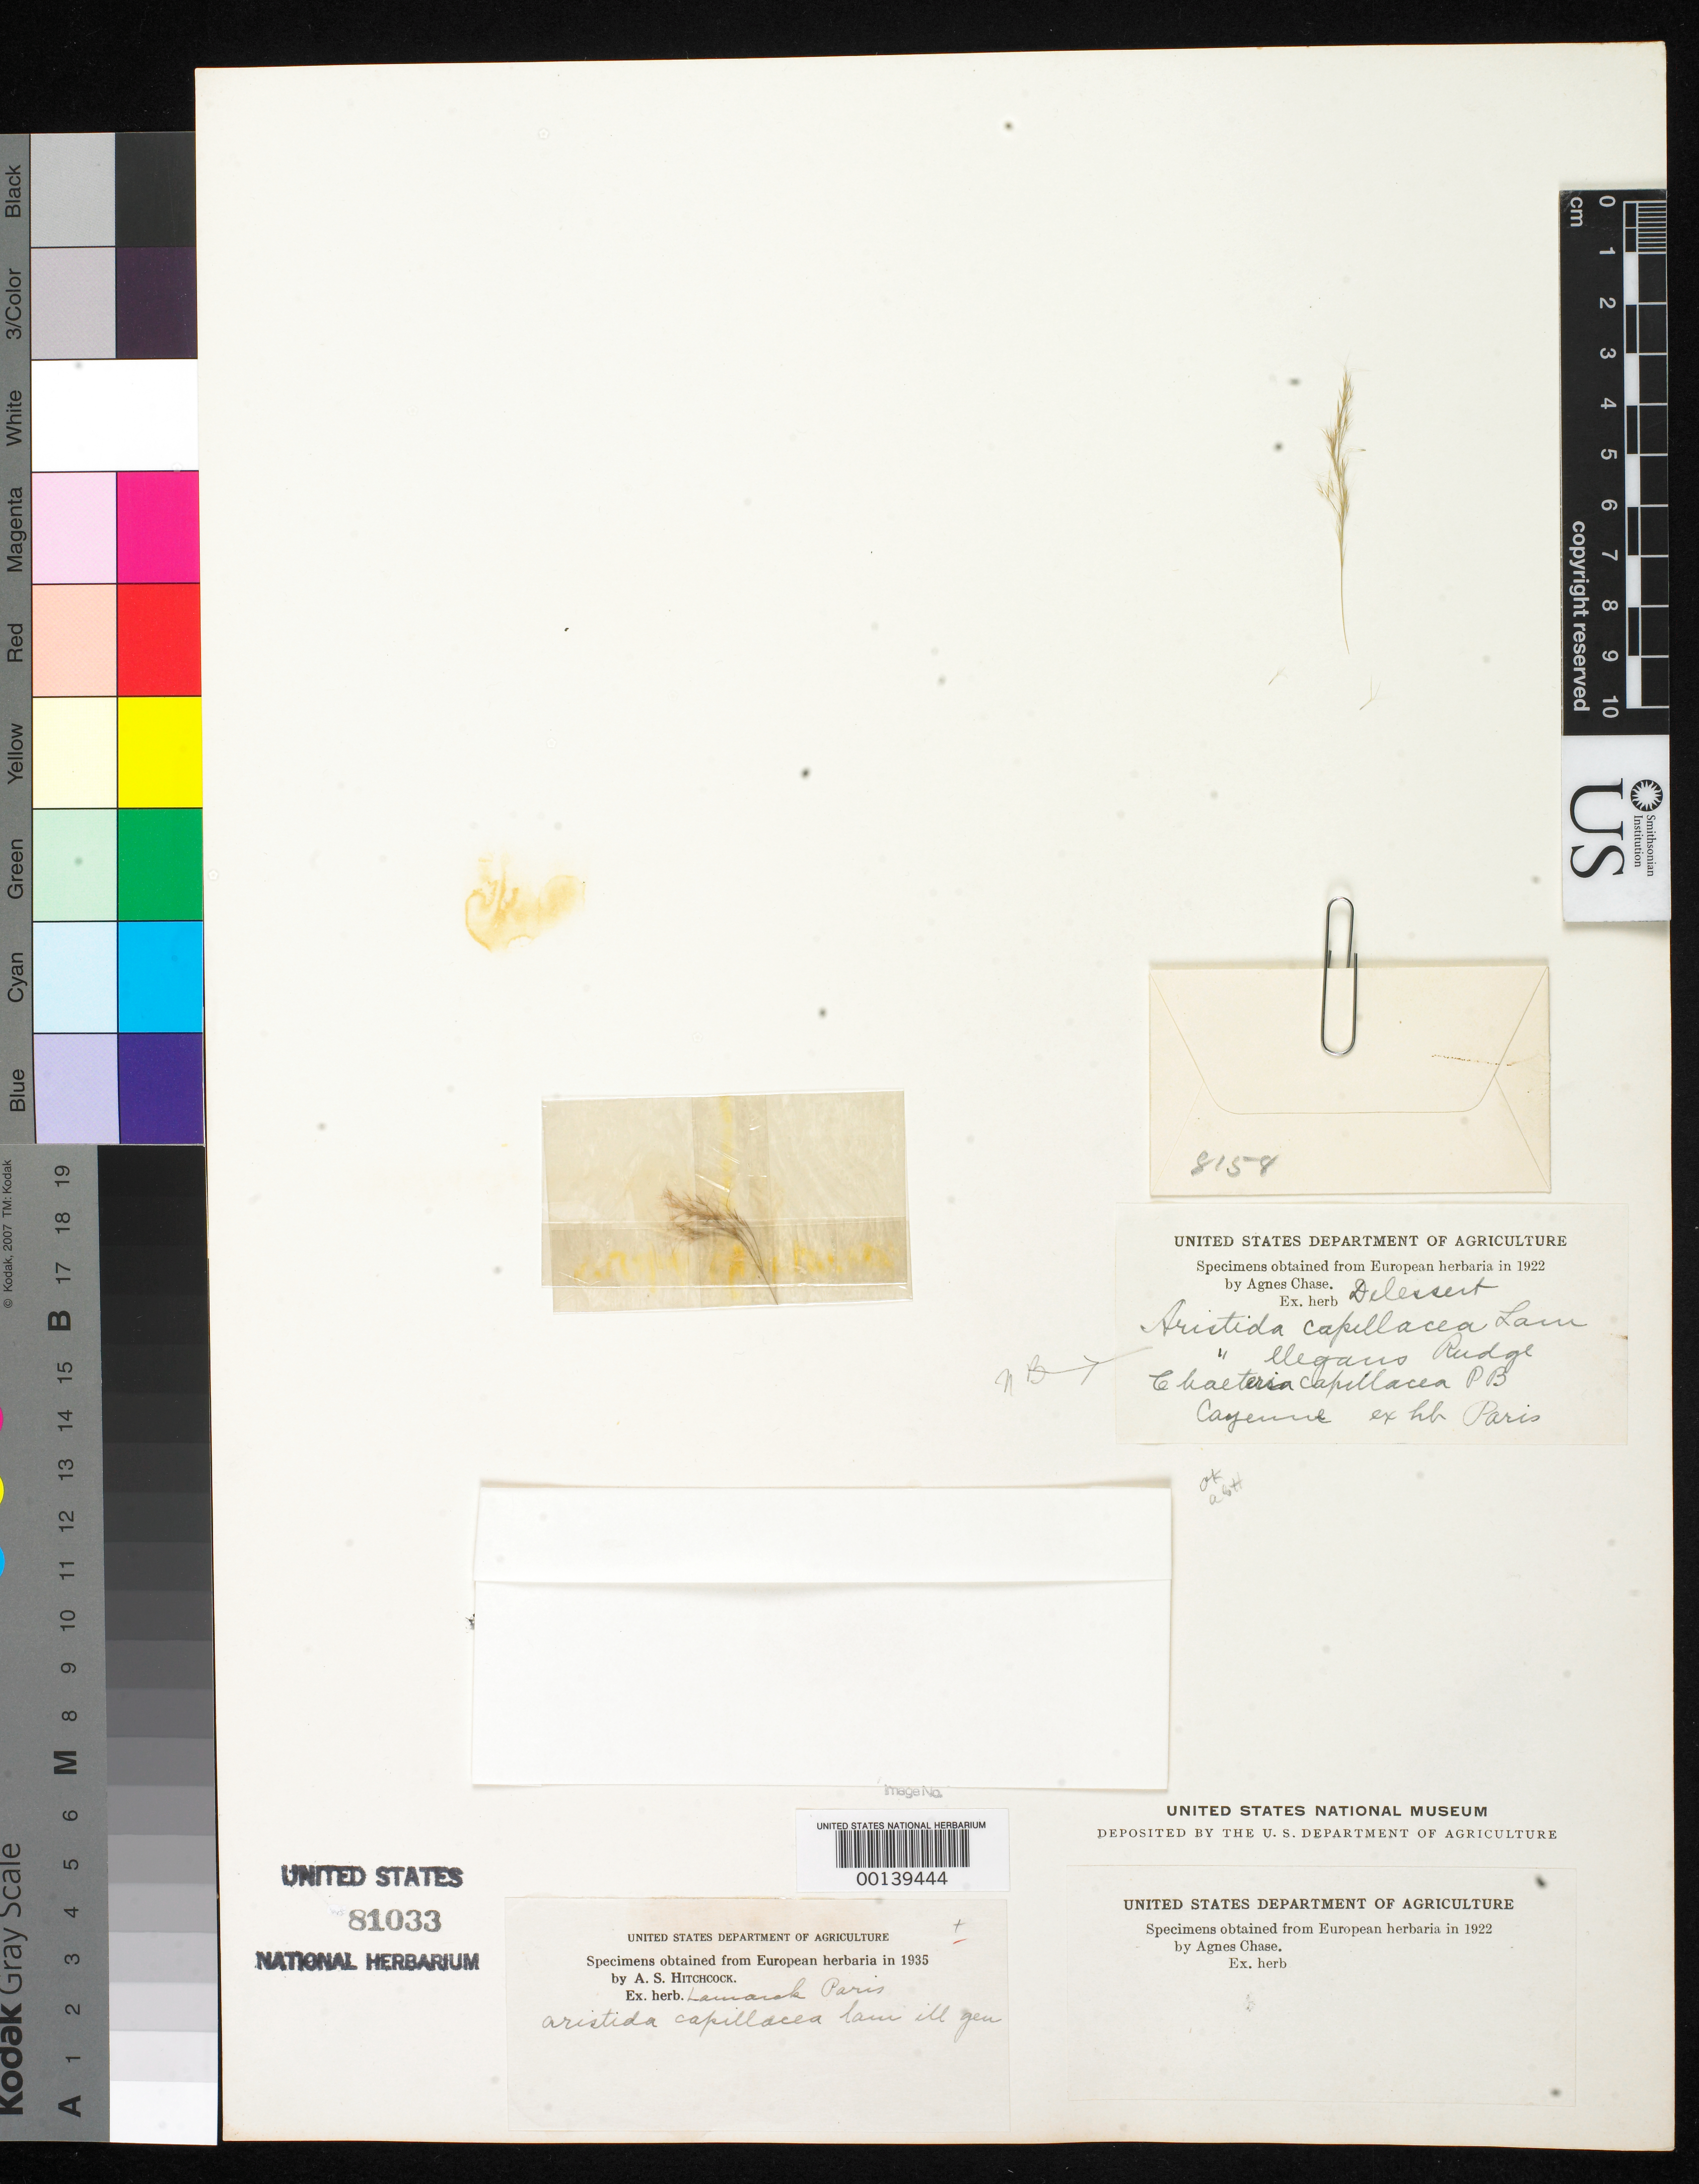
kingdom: Plantae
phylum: Tracheophyta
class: Liliopsida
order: Poales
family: Poaceae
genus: Aristida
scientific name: Aristida capillacea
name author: Lam.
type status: Type Fragment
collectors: L. C. M. Richard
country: French Guiana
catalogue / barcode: US 81033